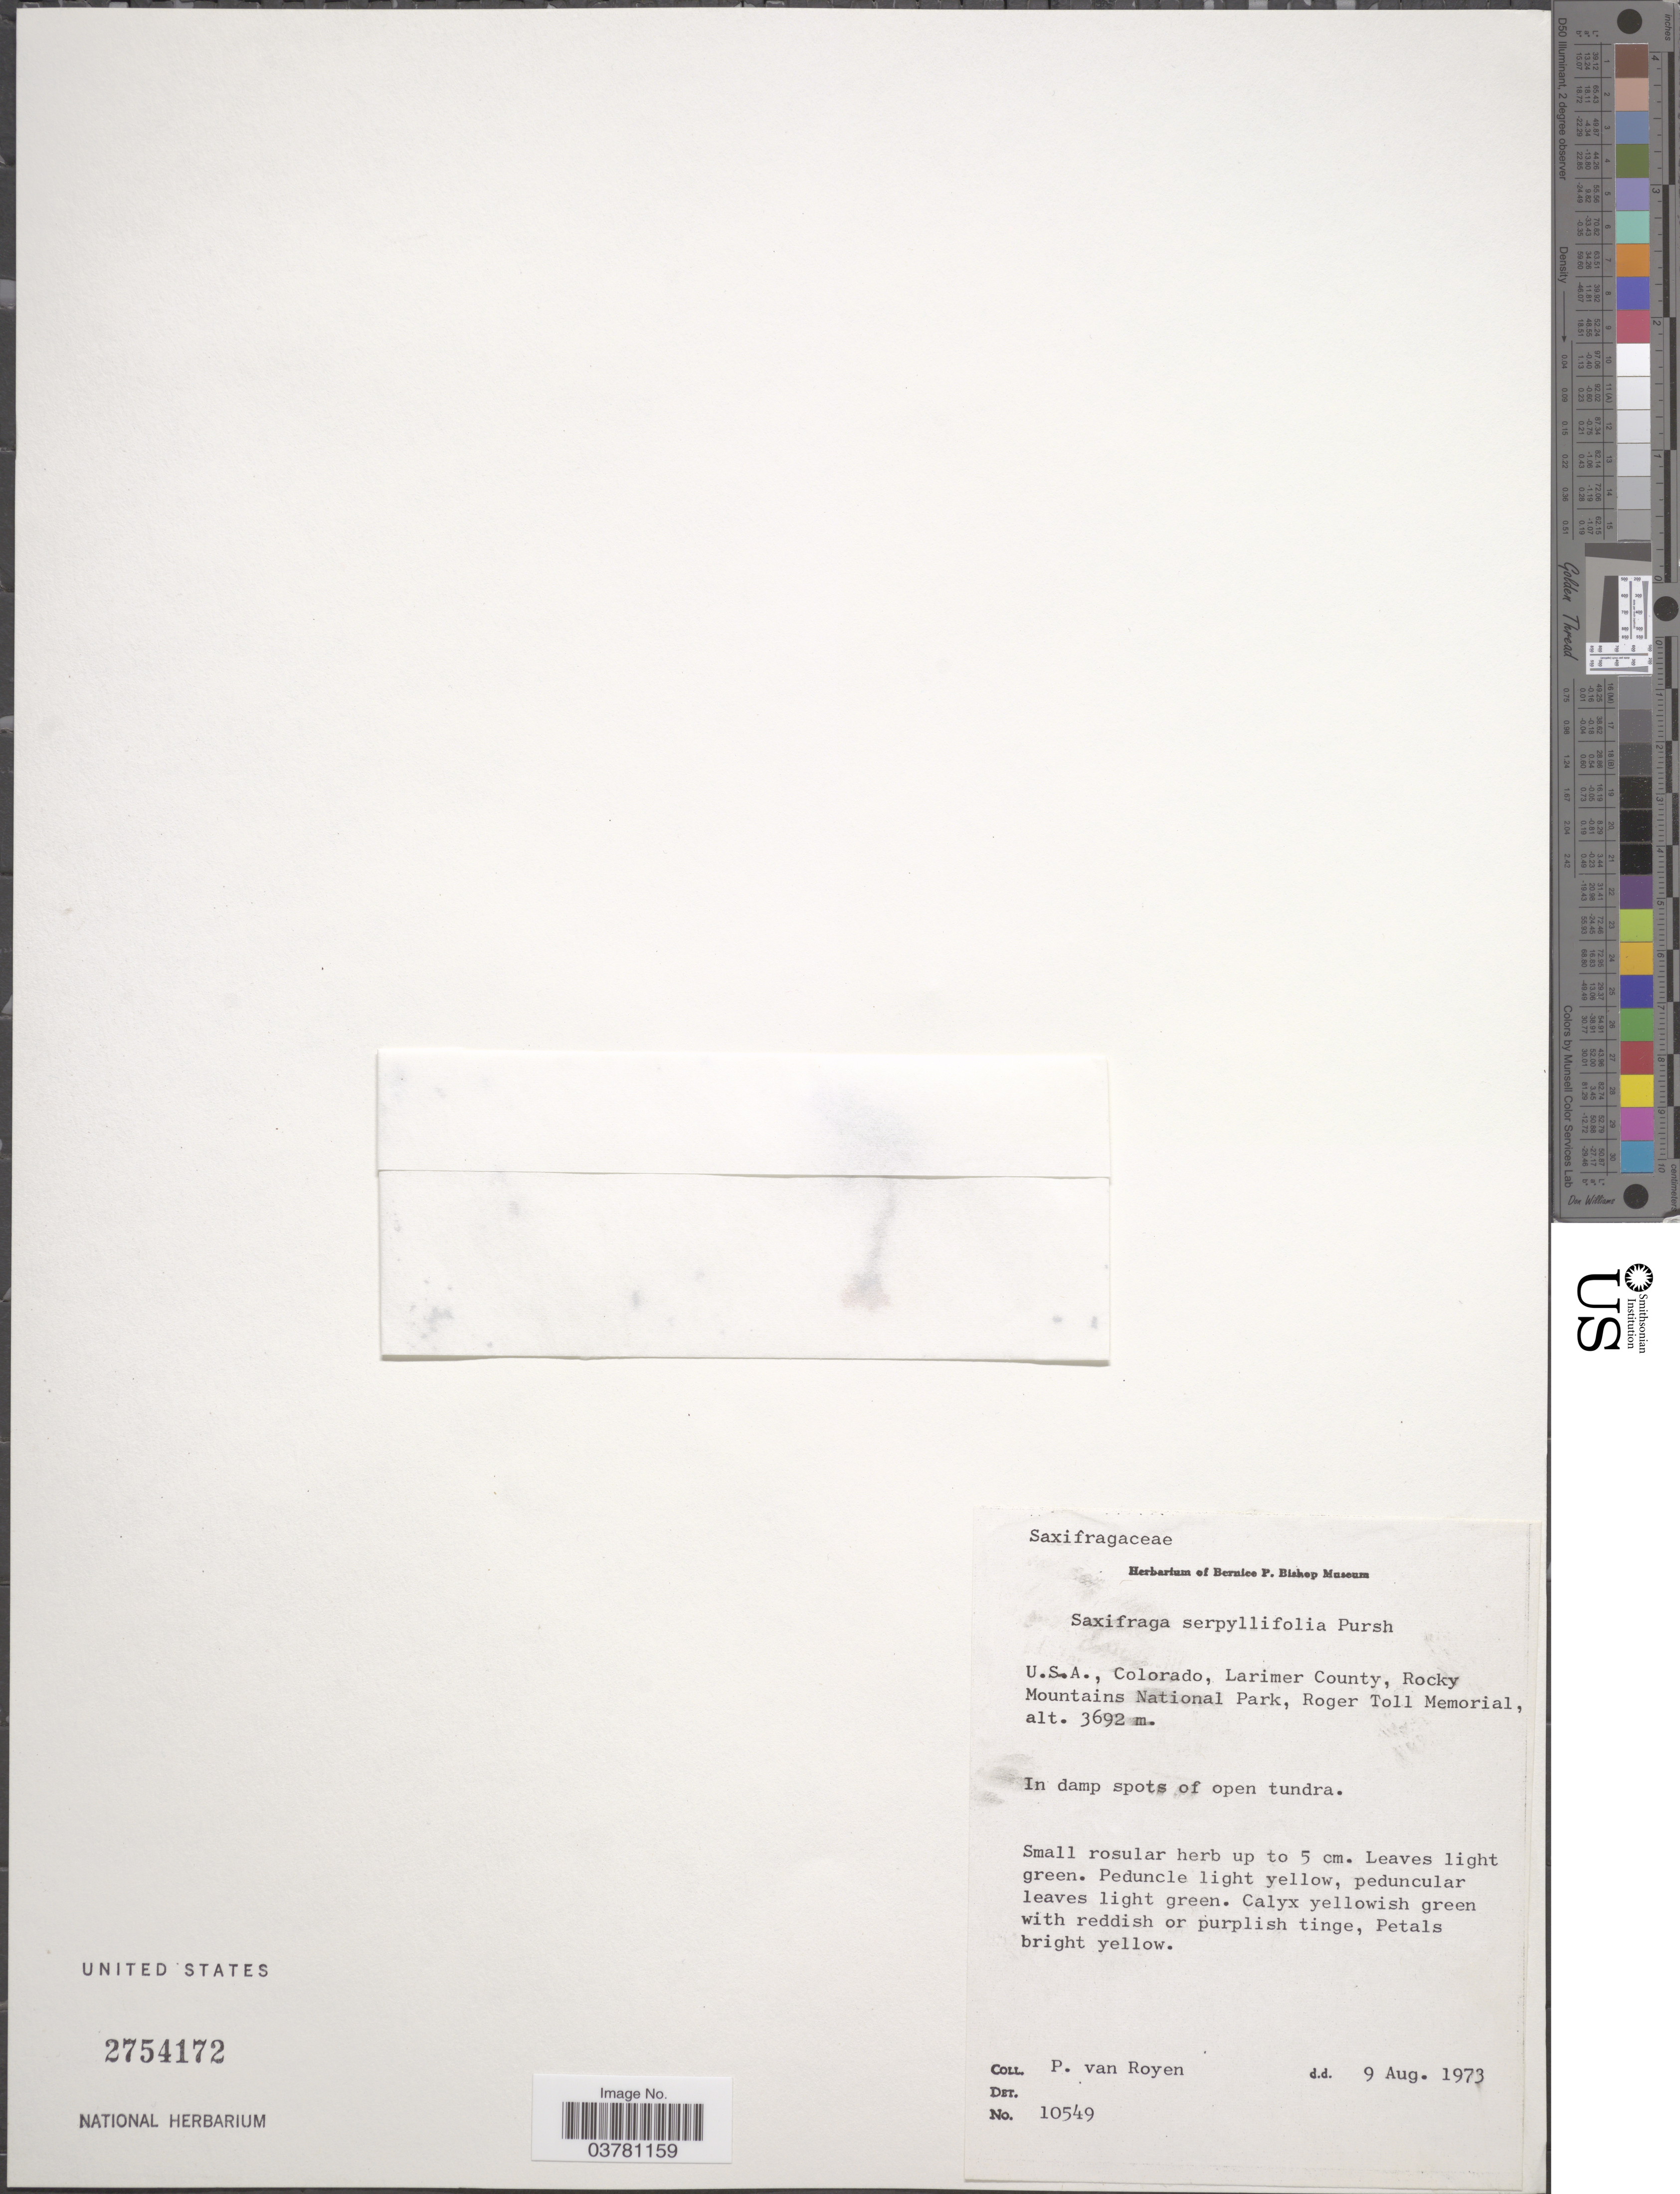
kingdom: Plantae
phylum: Tracheophyta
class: Magnoliopsida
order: Saxifragales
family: Saxifragaceae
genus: Saxifraga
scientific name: Saxifraga serpyllifolia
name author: Pursh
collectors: P. van Royen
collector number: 10549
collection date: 1973-08-09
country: United States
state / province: Colorado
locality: U.S.A., Larimer County, Rocky Mountains National Park, Roger Toll Memorial.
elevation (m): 3692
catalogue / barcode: US 2754172